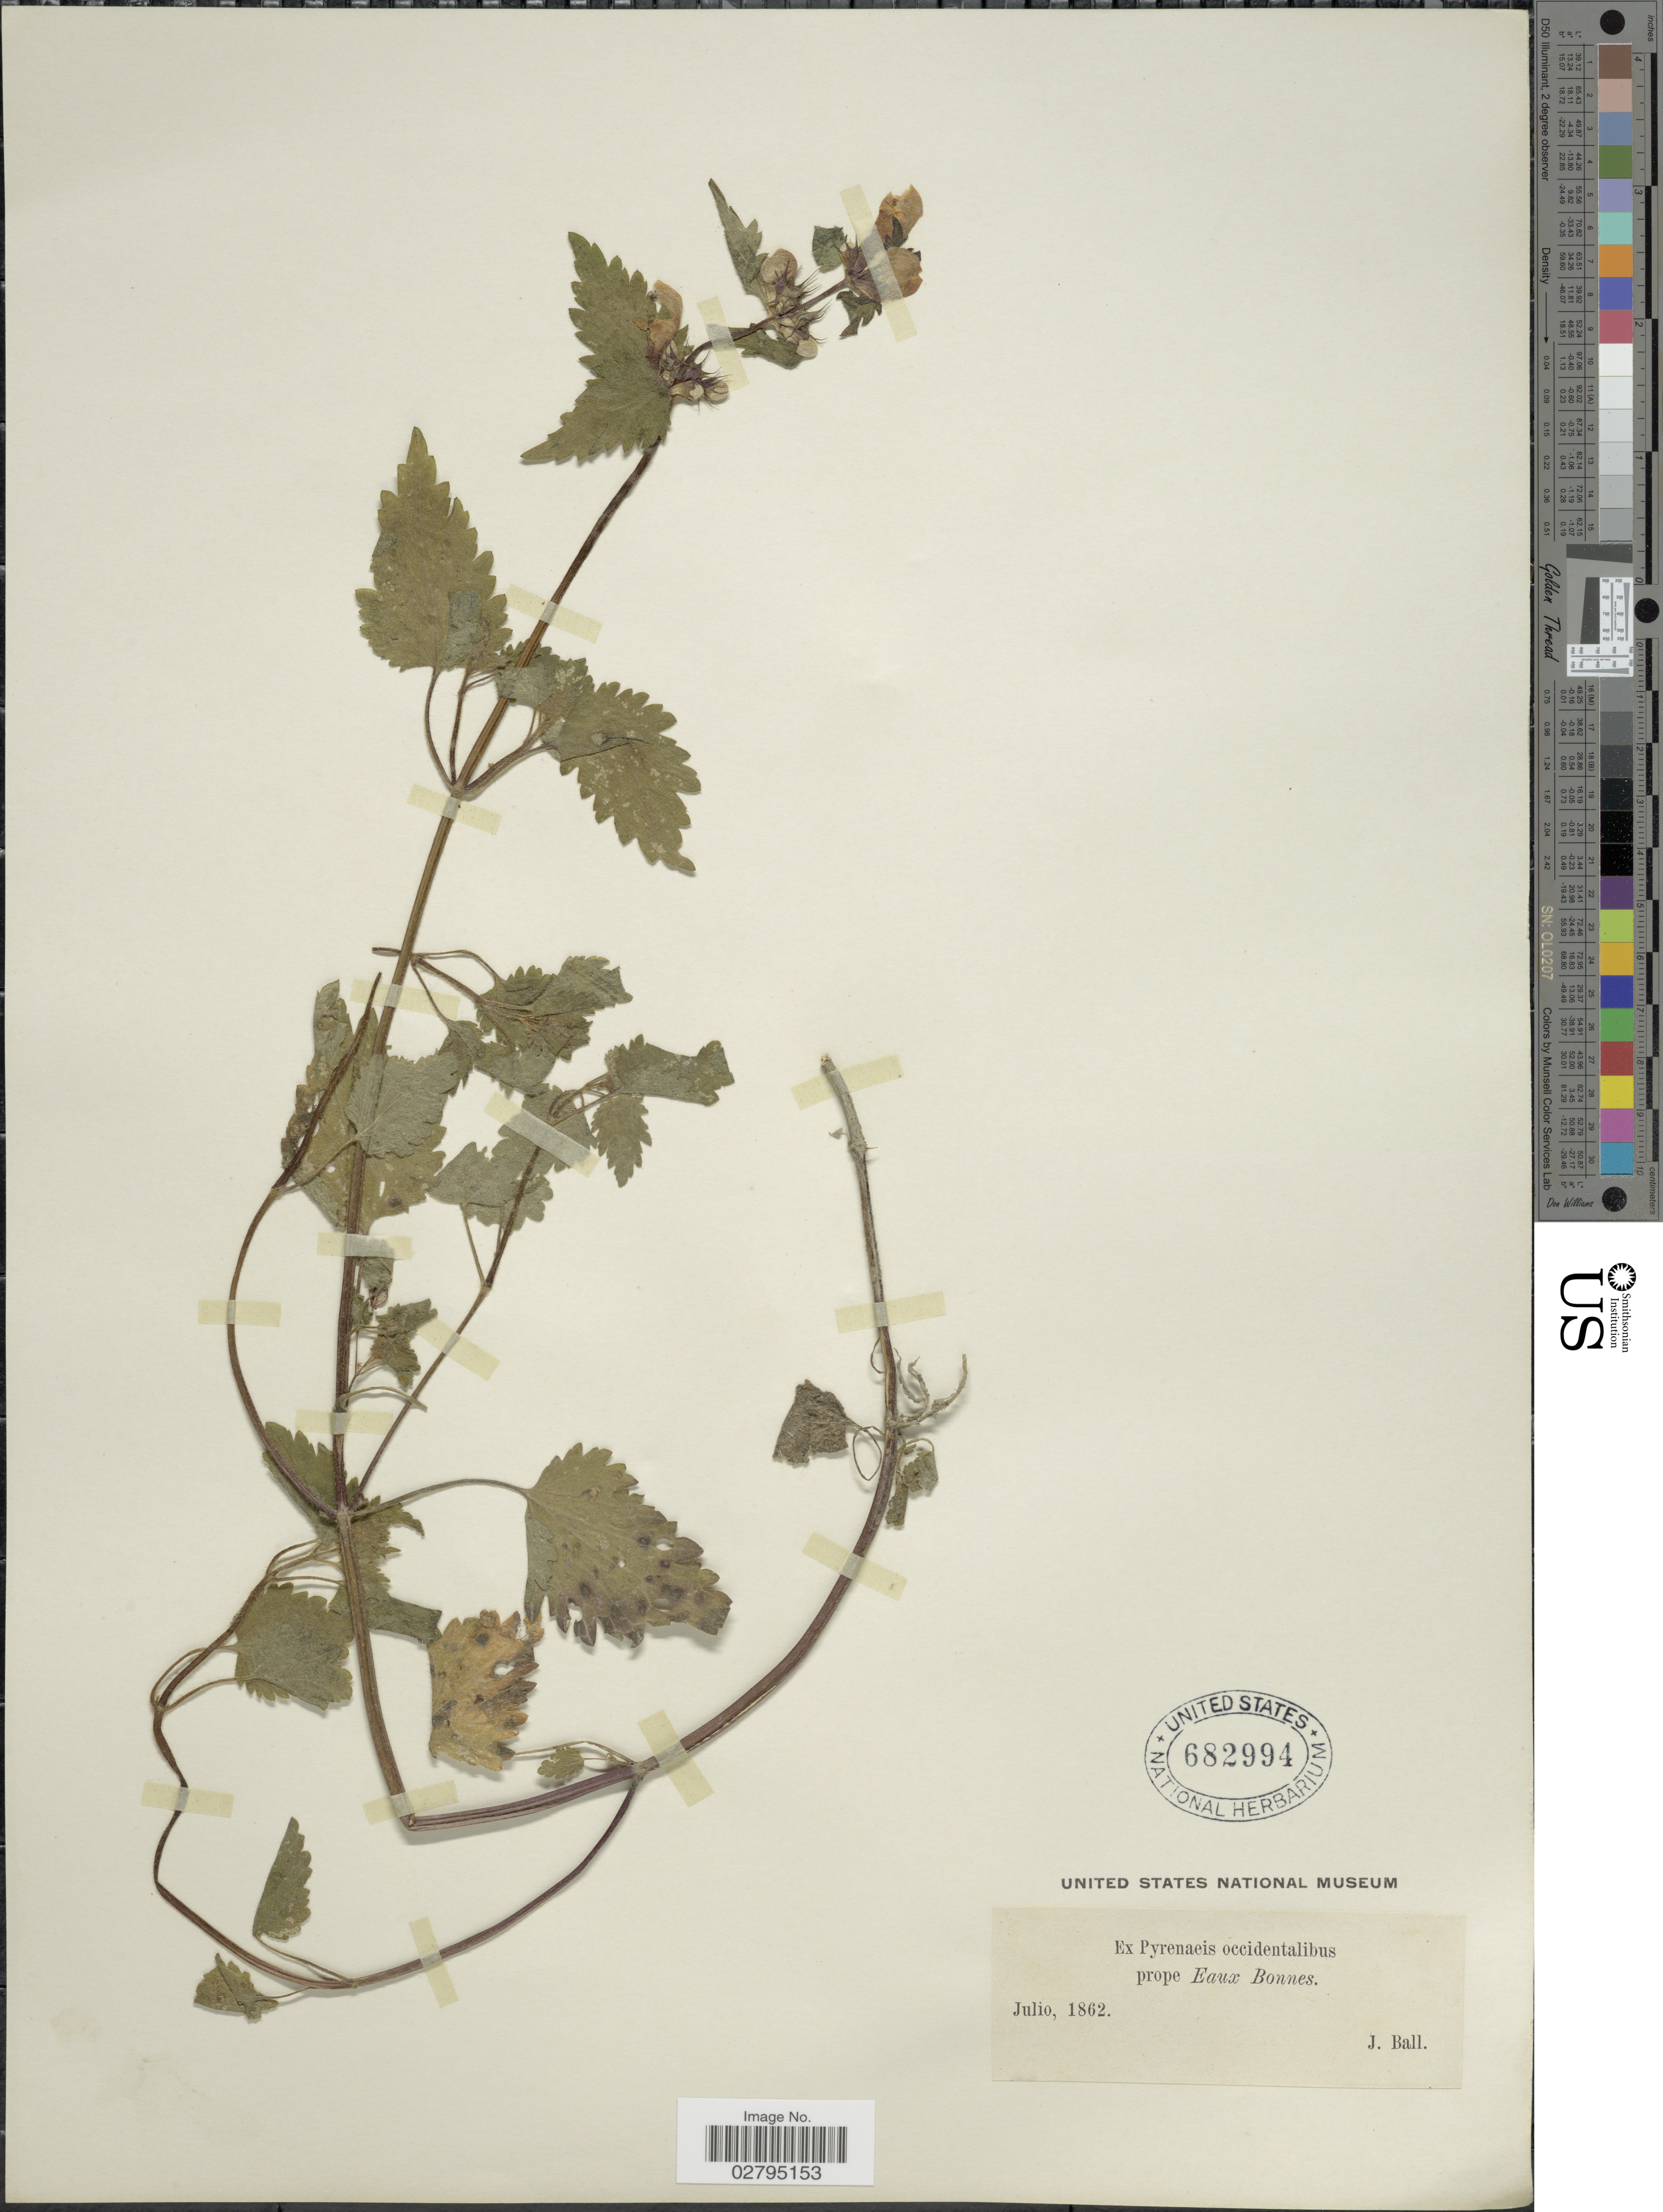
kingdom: Plantae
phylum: Tracheophyta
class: Magnoliopsida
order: Lamiales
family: Lamiaceae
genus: Lamium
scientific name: Lamium sp.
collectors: J. Ball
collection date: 1862-07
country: France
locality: Pyrenaeis occidentalibus prope Eaux Bonnes.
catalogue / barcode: US 682994